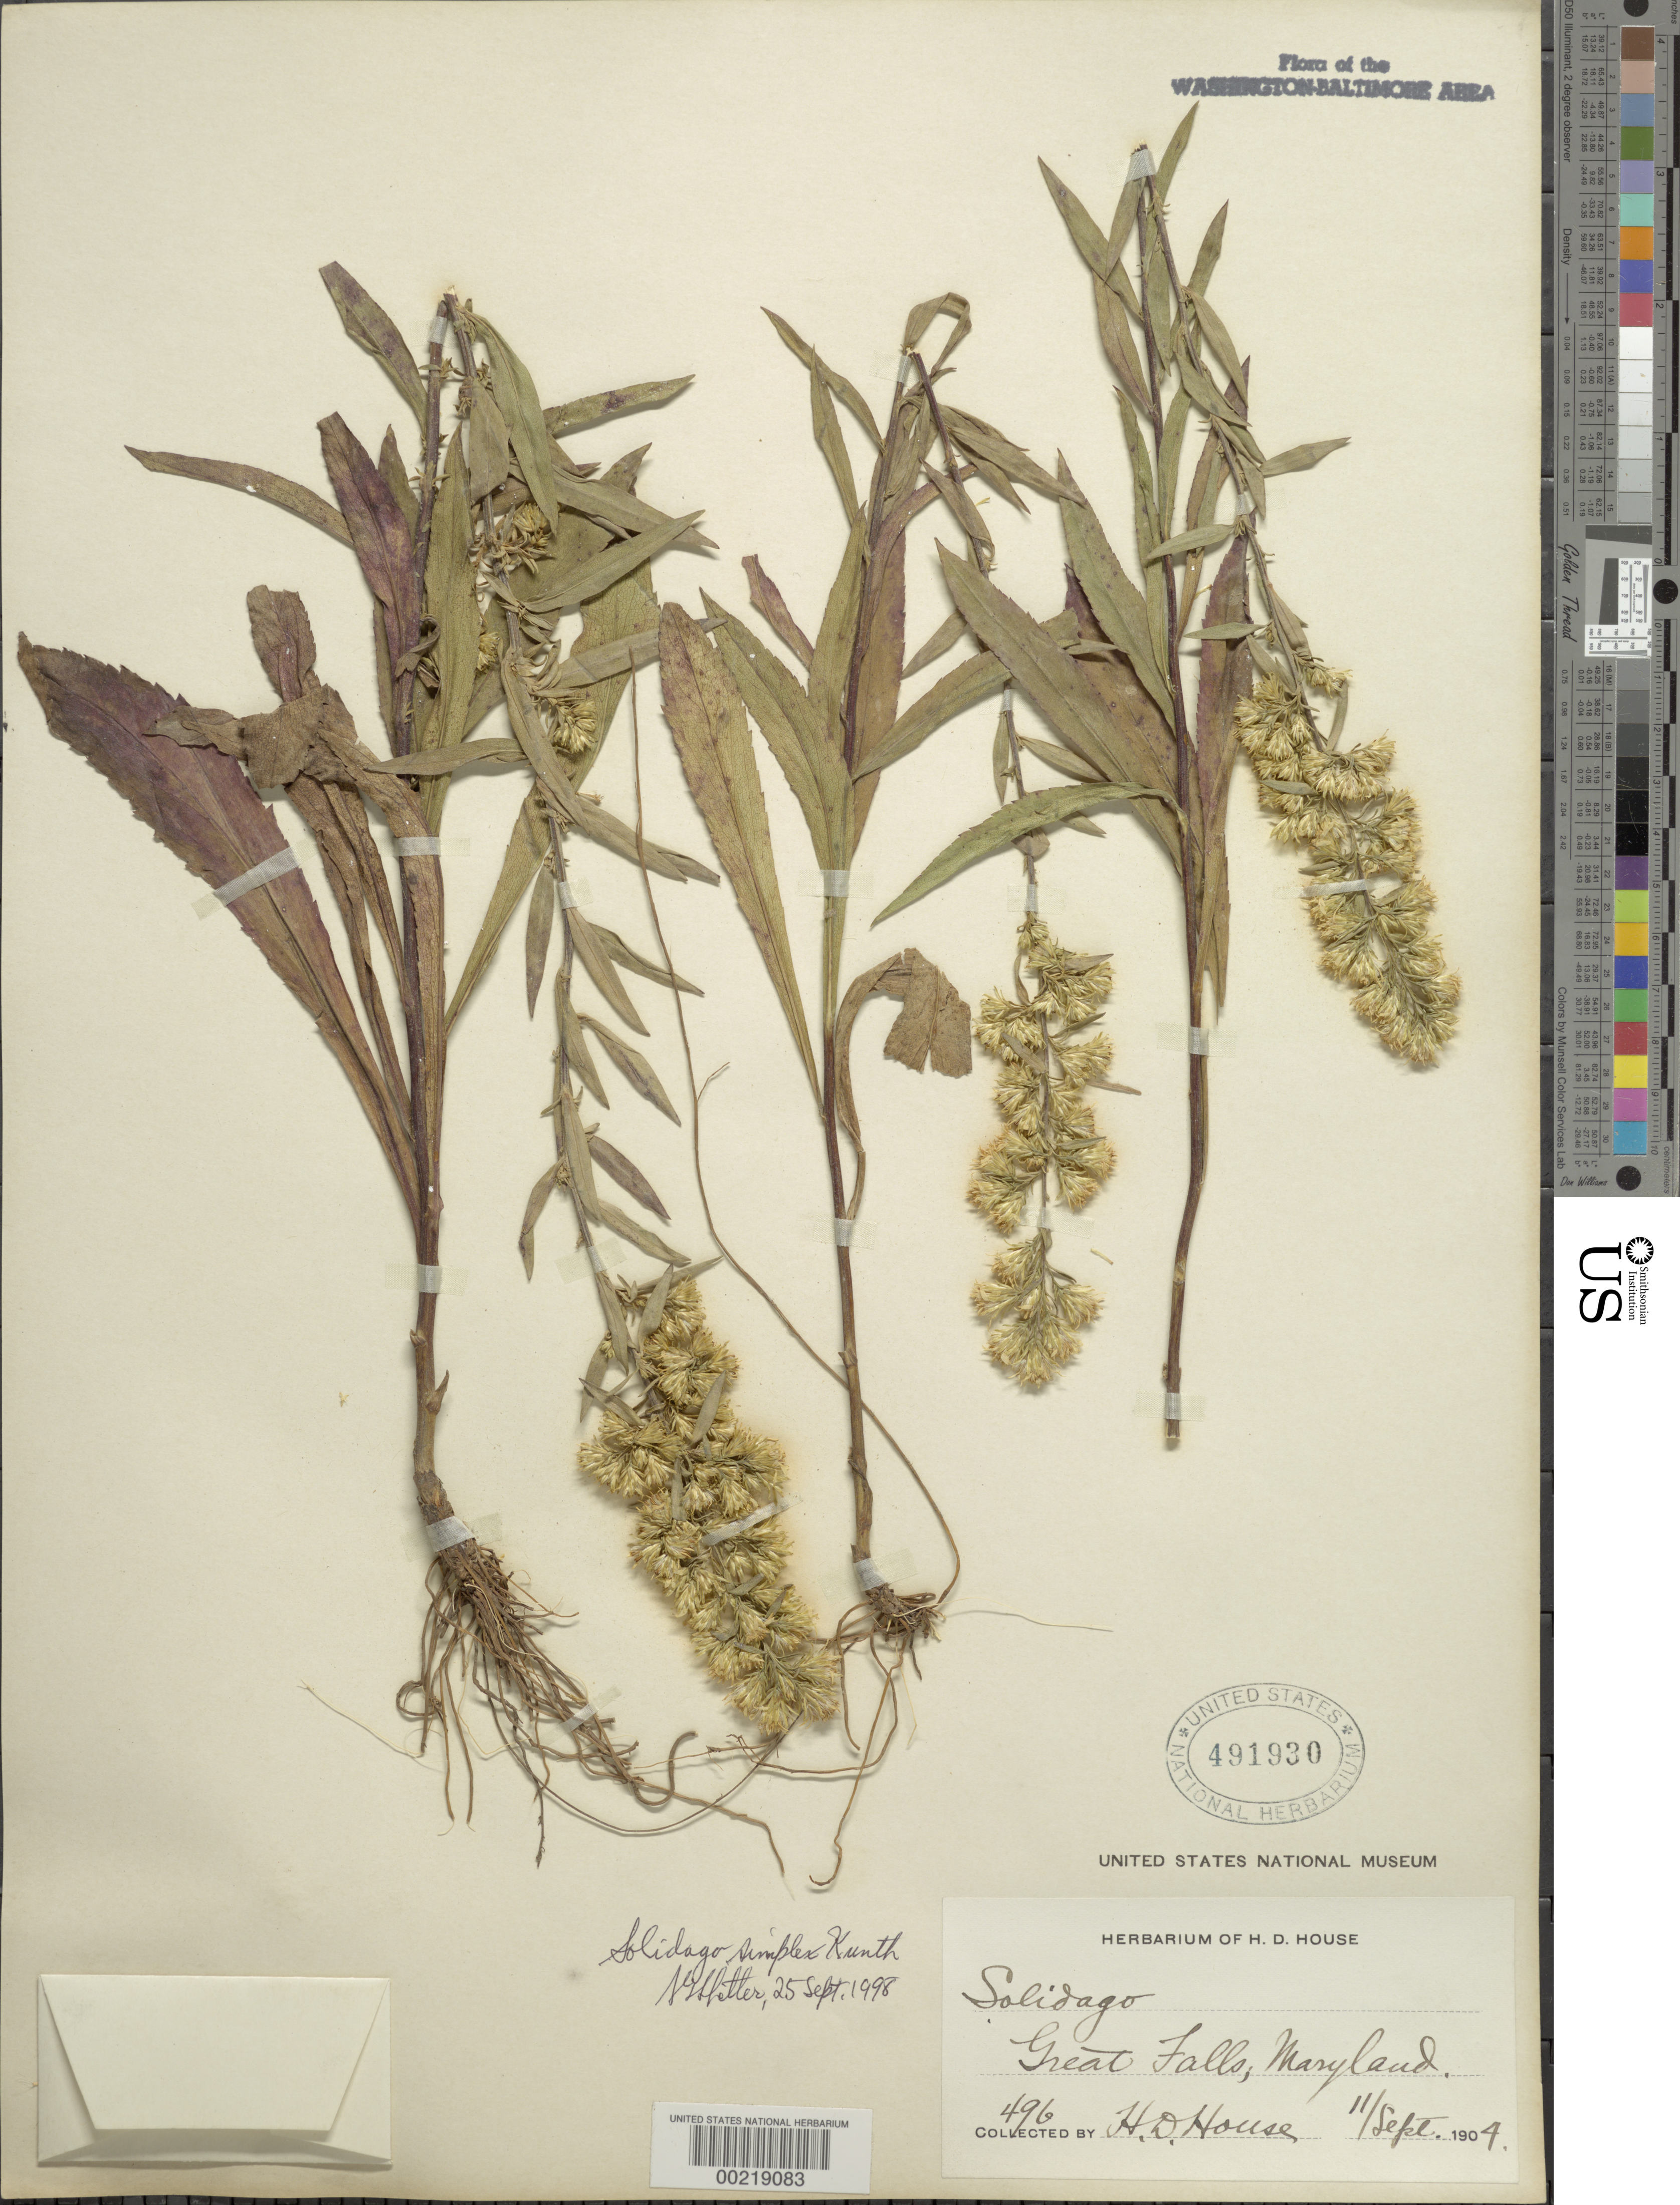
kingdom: Plantae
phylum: Tracheophyta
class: Magnoliopsida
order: Asterales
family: Asteraceae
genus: Solidago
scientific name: Solidago simplex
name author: Kunth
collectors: H. D. House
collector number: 496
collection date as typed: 11 Sep 1904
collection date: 1904-09-11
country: United States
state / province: Maryland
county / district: Montgomery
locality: Great Falls C. & O. Canal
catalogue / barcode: US 491930